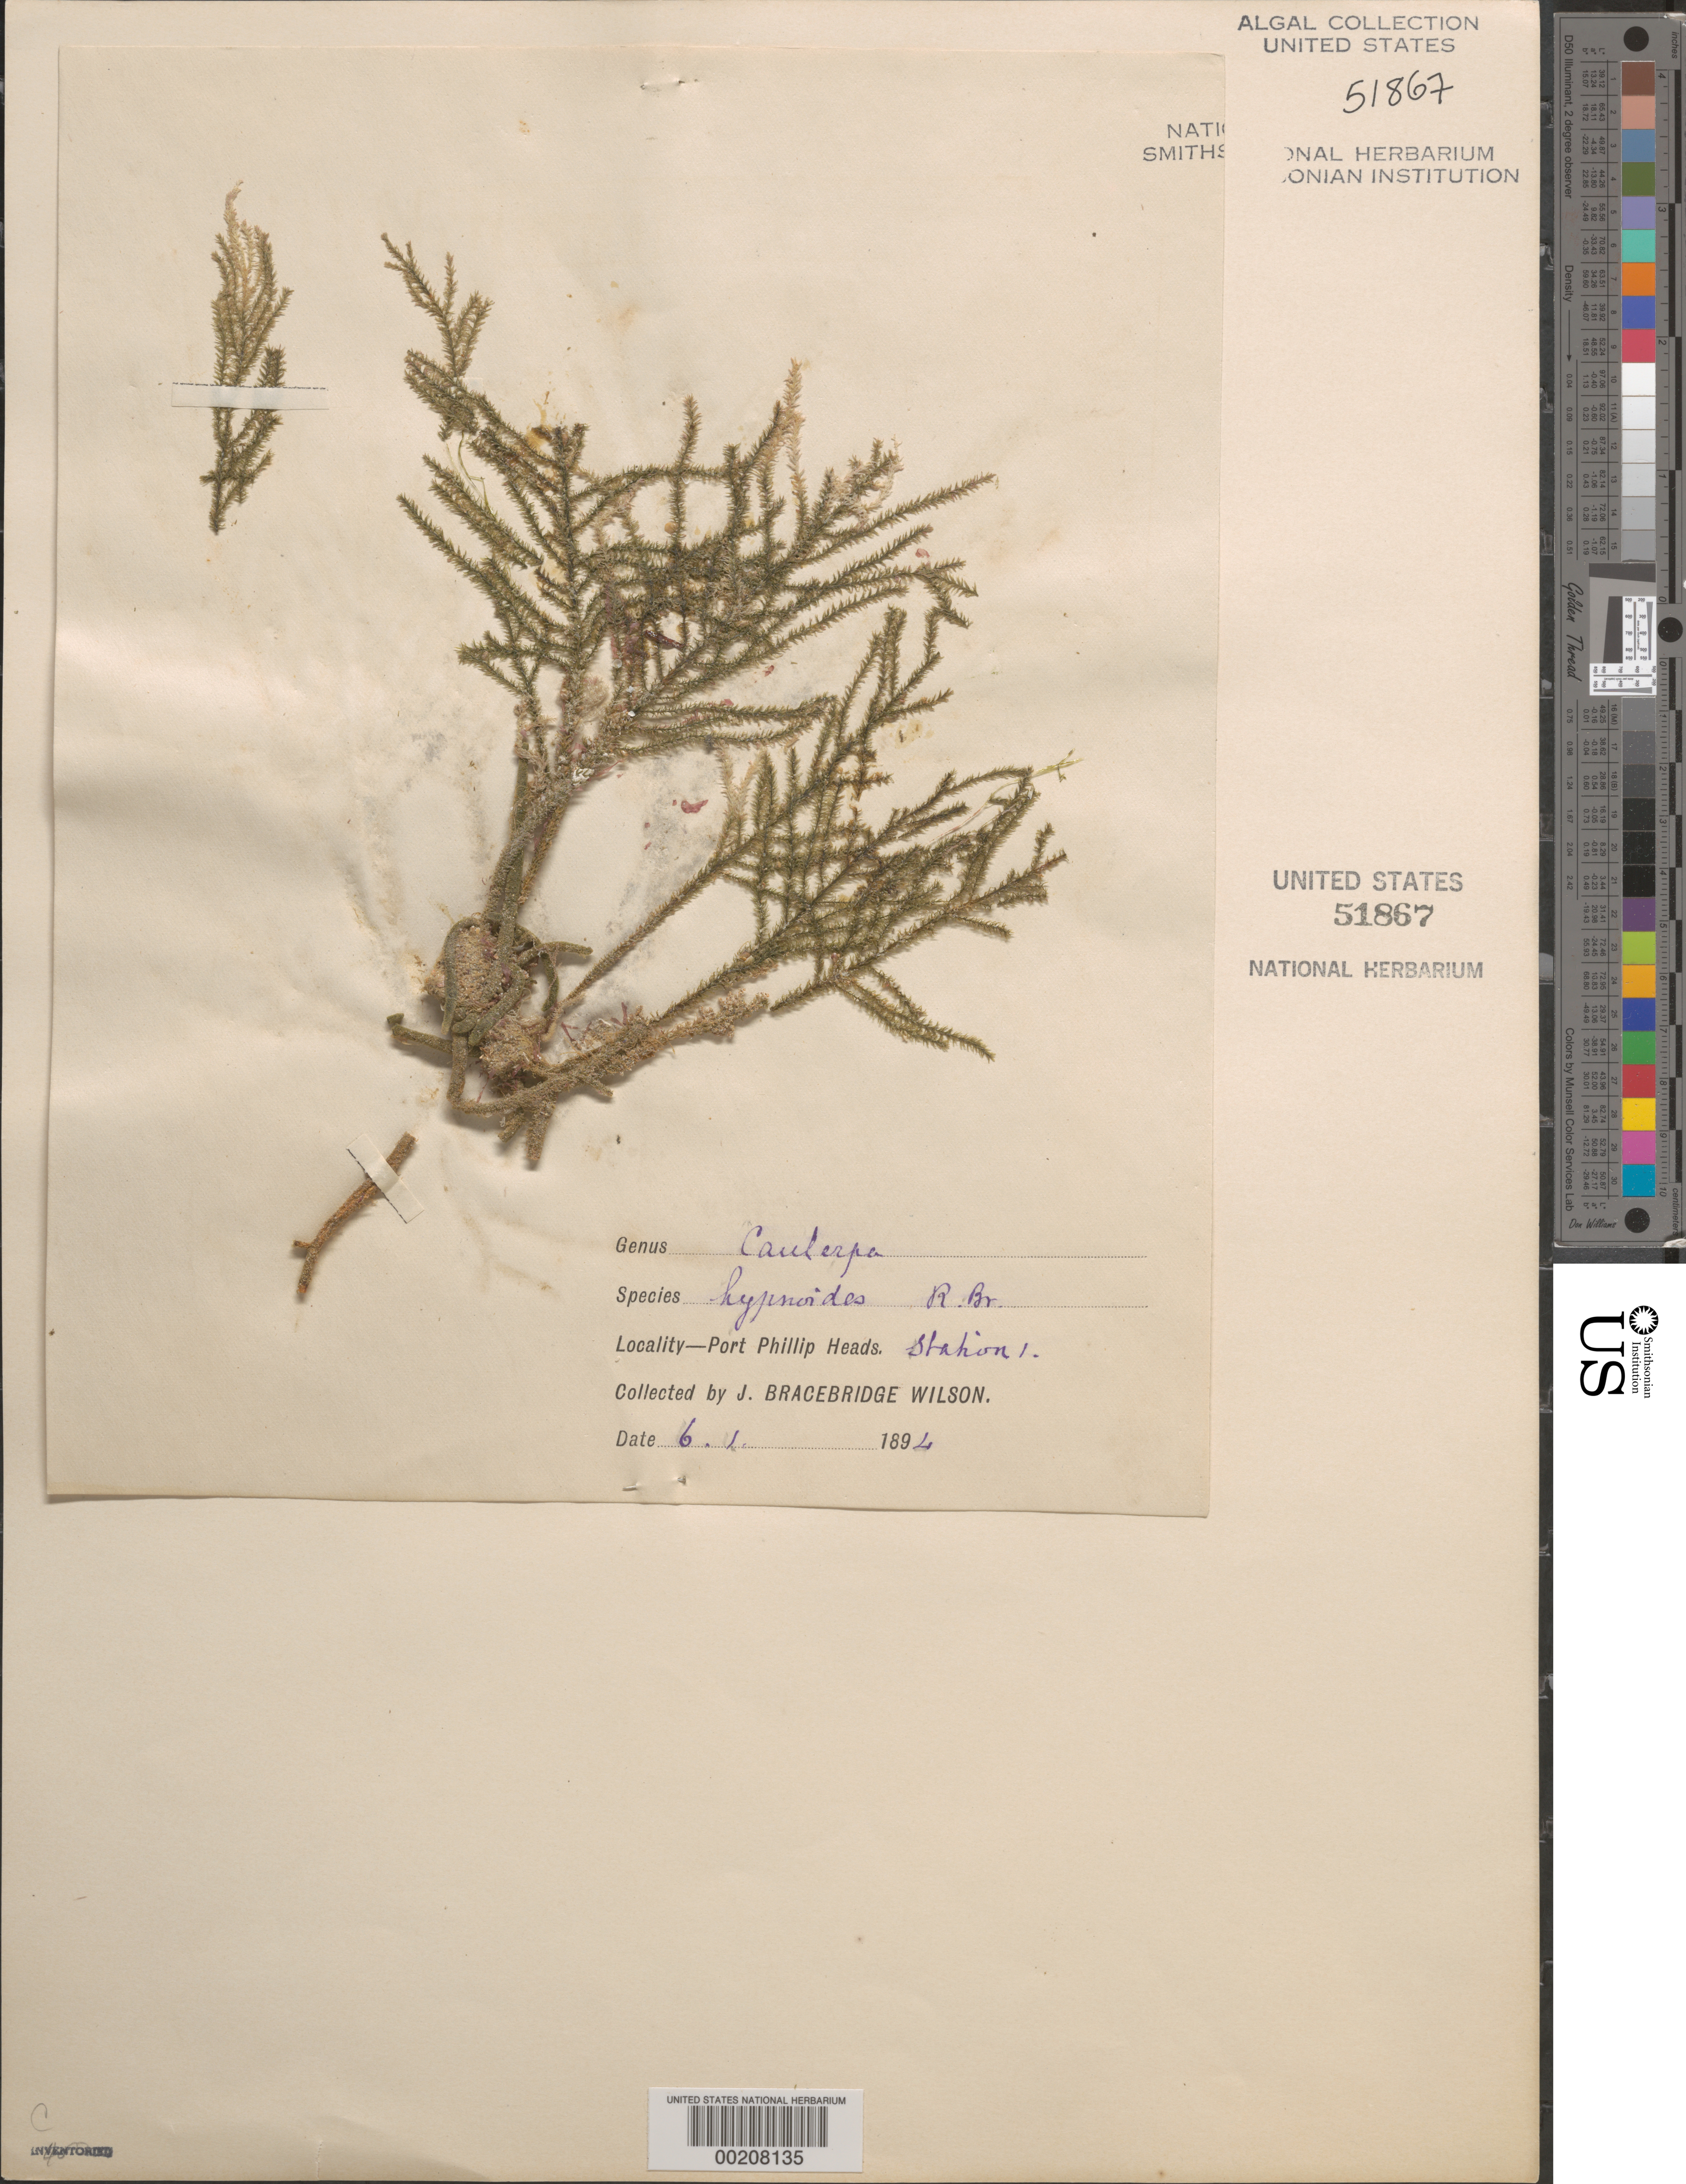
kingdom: Plantae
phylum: Chlorophyta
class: Ulvophyceae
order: Bryopsidales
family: Caulerpaceae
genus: Caulerpa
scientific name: Caulerpa flexilis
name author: J.V.Lamouroux ex C. Agardh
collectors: J. B. Wilson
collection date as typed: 06 Jan 1894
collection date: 1894-01-06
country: Australia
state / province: Victoria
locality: Port Phillip Heads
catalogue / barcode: US 51867